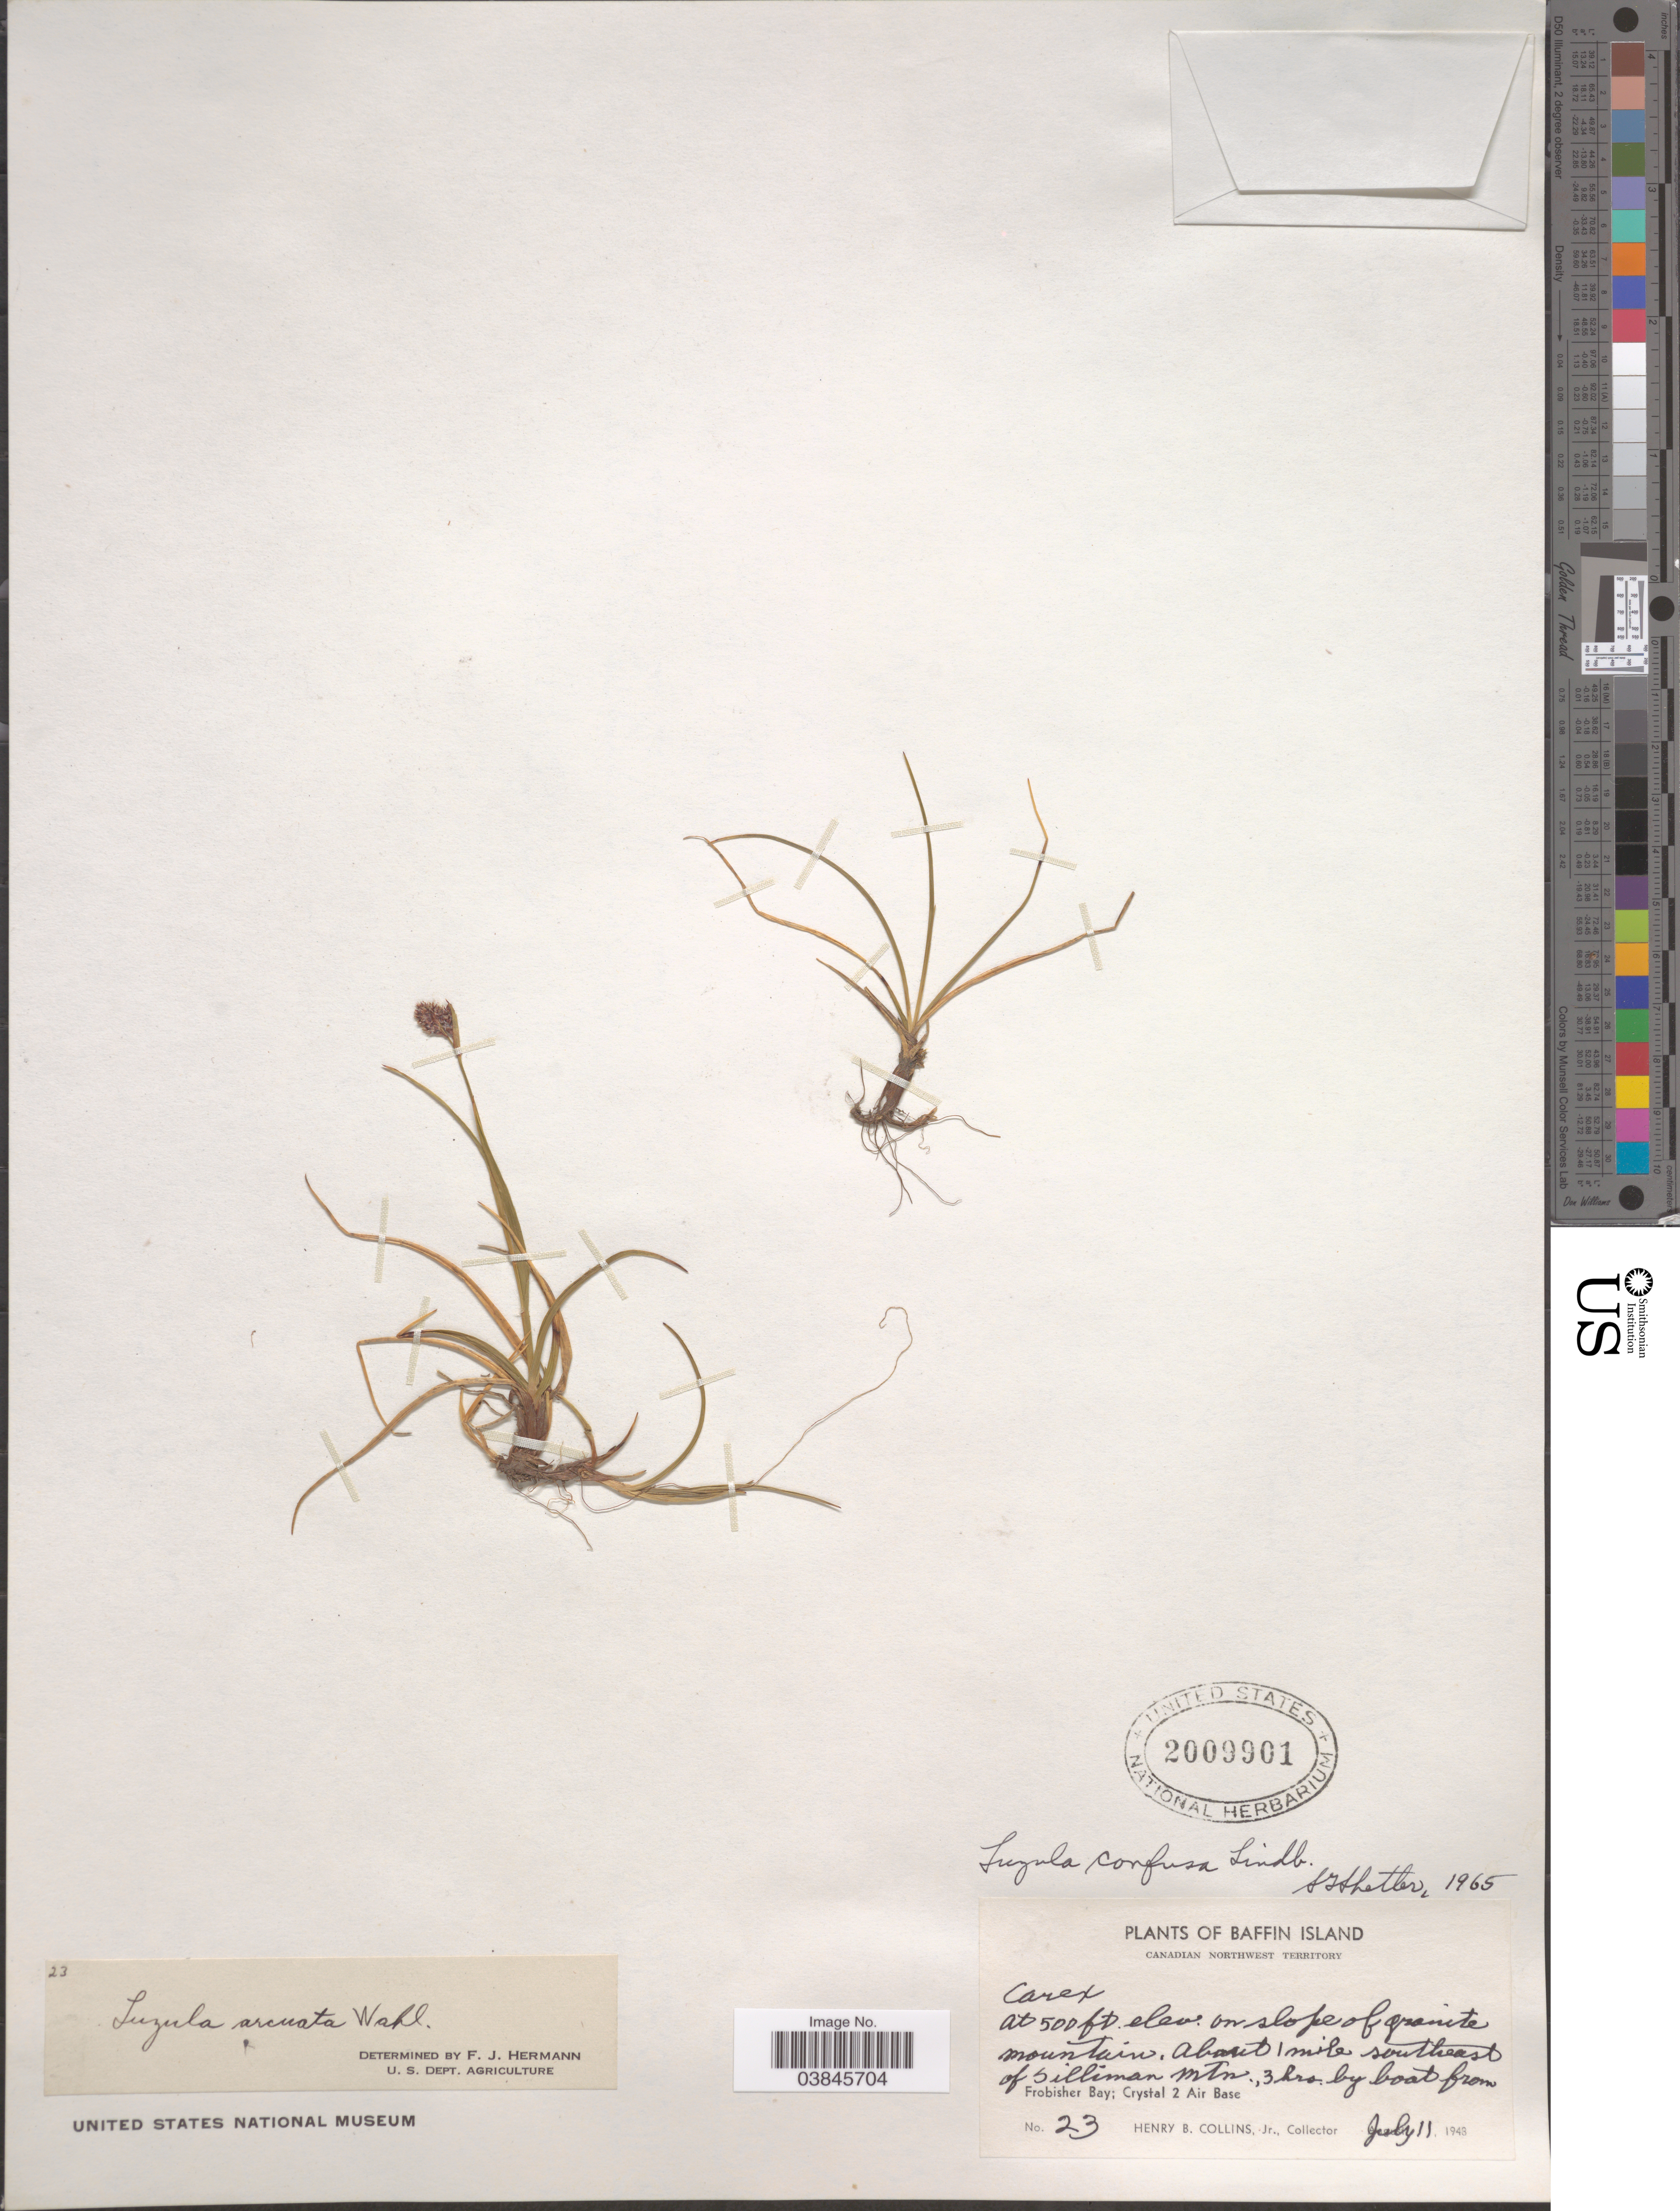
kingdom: Plantae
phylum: Tracheophyta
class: Liliopsida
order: Poales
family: Juncaceae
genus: Luzula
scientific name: Luzula confusa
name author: Lindeb.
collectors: H. Collins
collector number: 23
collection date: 1948-07-11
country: Canada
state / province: Northwest Territories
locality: Baffin Island. On slope of granite mountain, about 1 mile southeast of Silliman Mtn., 3 hrs. by boat from Frobisher Bay; Crystal 2 Air Base.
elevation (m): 152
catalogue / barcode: US 2009901